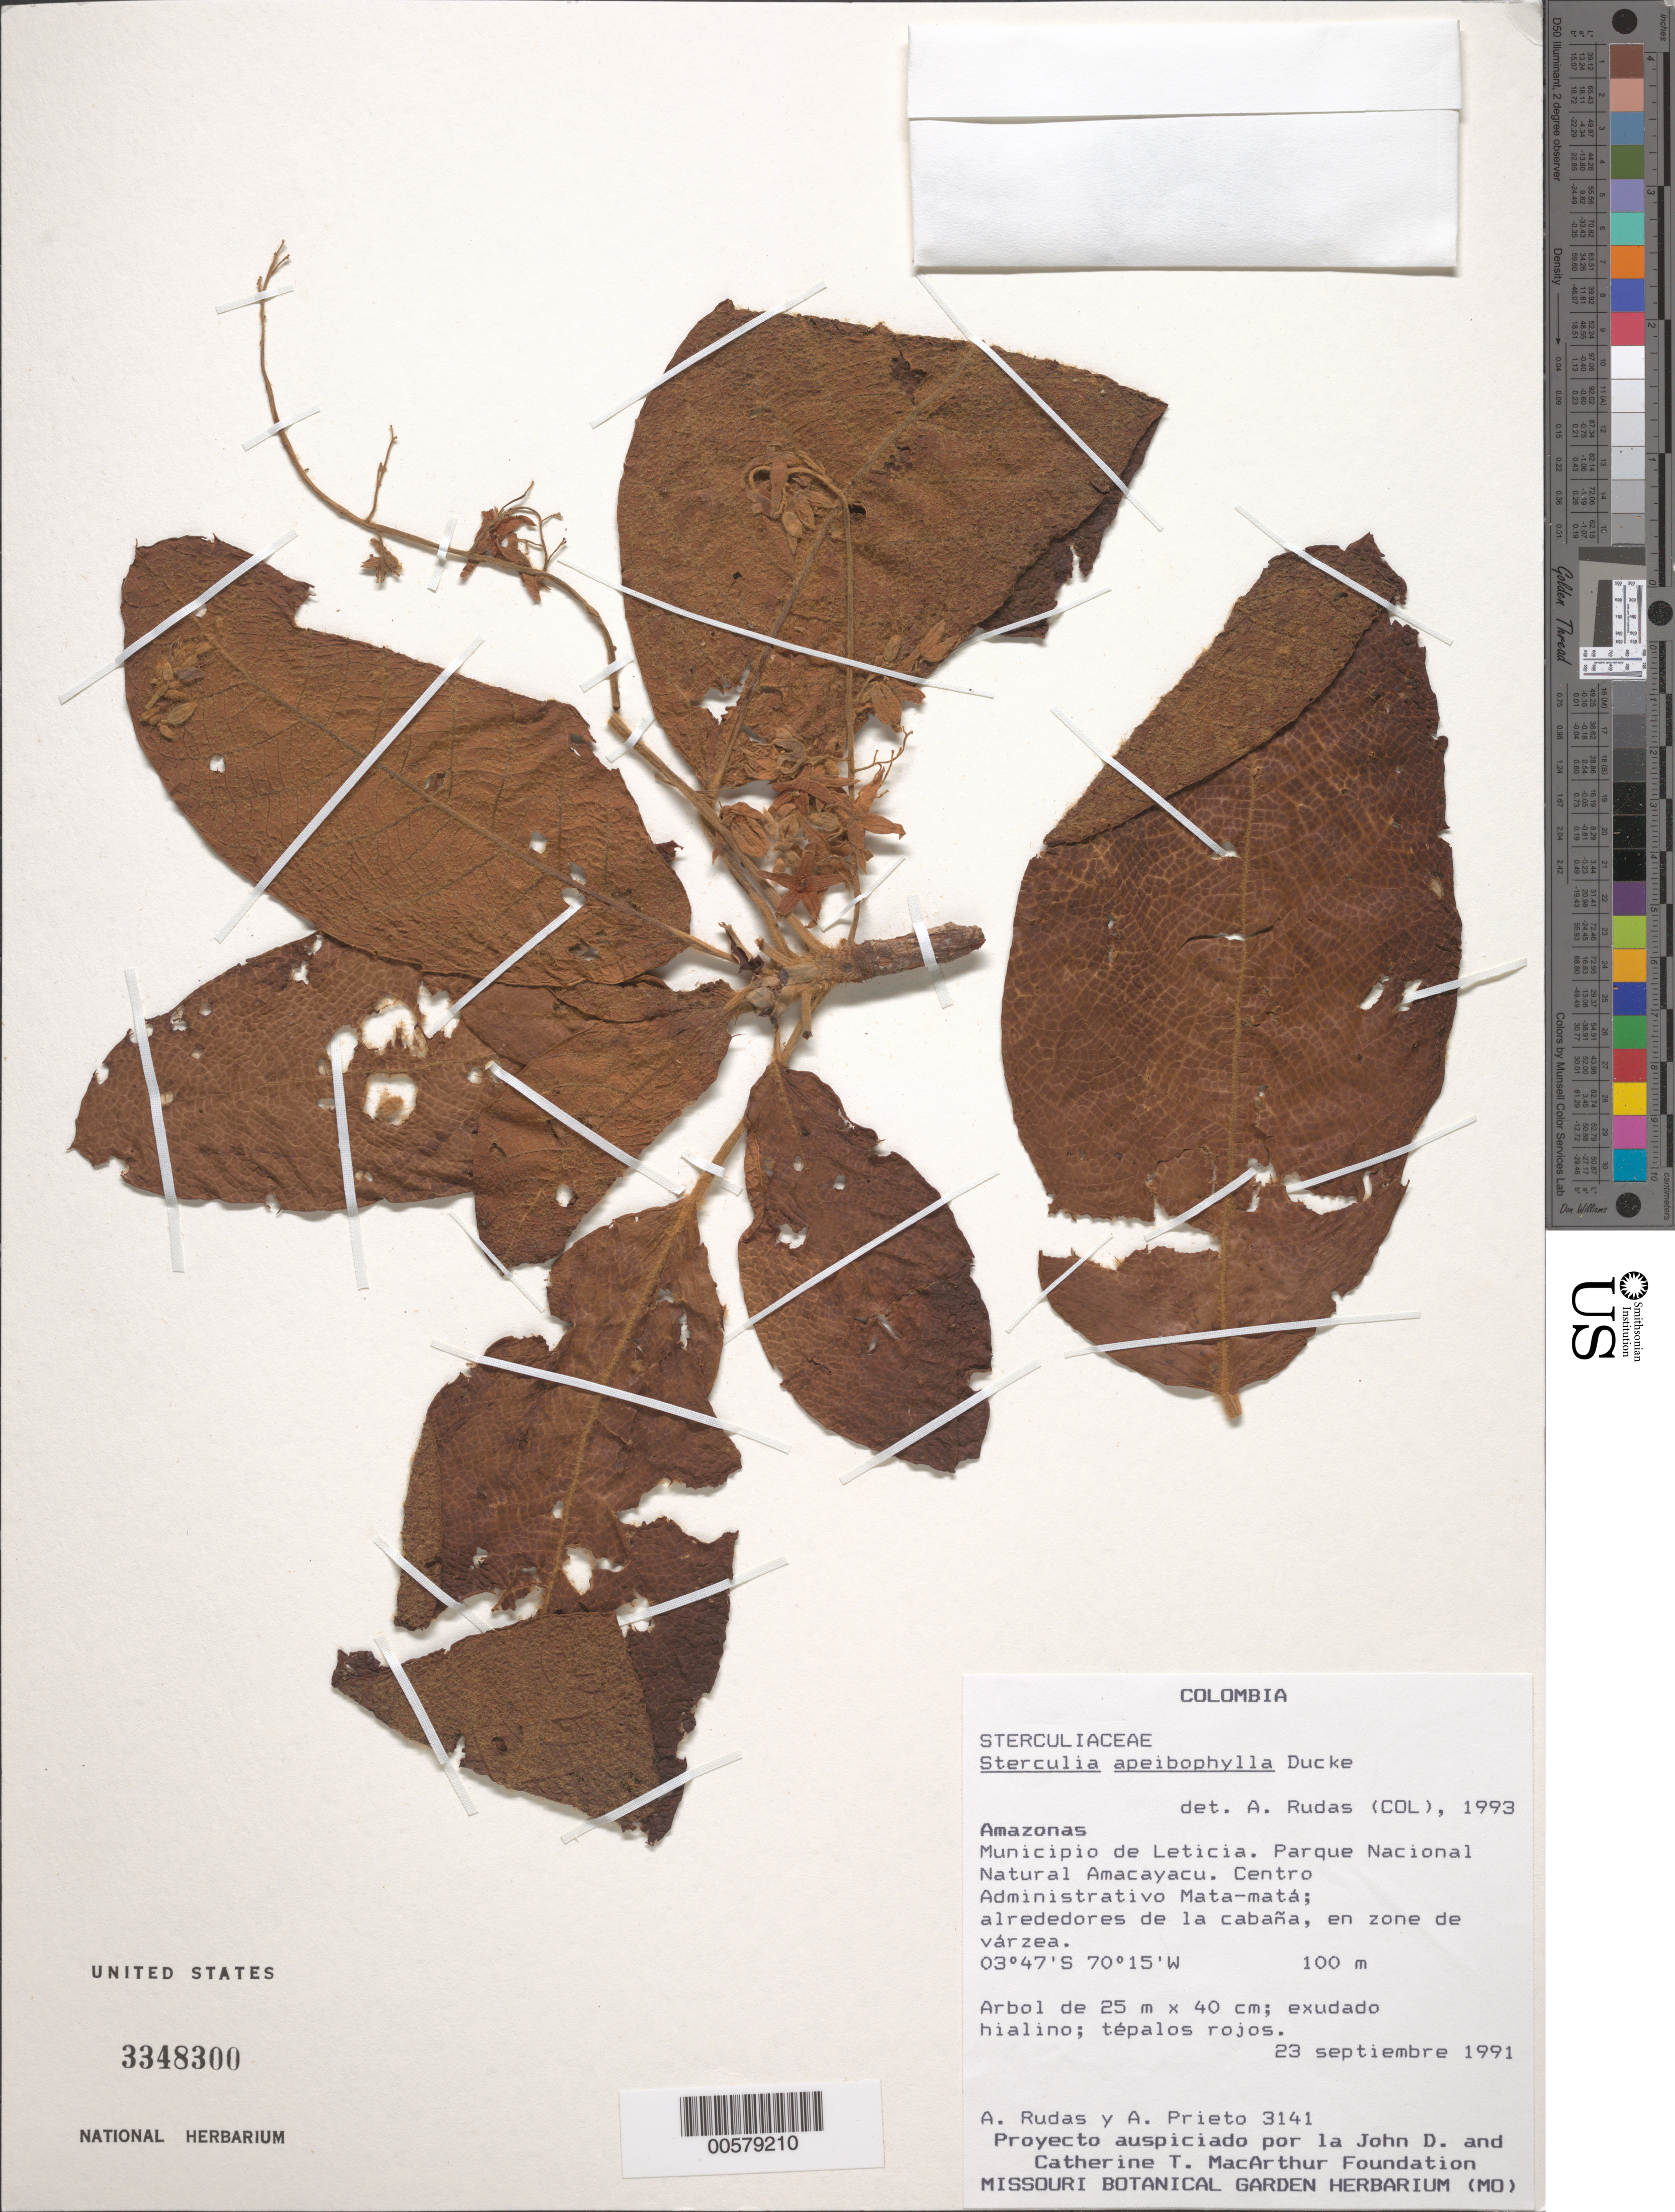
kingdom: Plantae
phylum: Tracheophyta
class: Magnoliopsida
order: Malvales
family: Malvaceae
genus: Sterculia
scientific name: Sterculia apeibophylla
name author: Ducke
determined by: Rudas, A., (MO), Missouri Botanical Garden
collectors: A. Rudas & A. Prieto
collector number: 3141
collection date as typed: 23 Sep 1991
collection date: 1991-09-23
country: Colombia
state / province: Amazônas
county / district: Leticia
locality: Parque Nacional Natural Amaca-Yacu, Centro Administrativo Mata-Matá, Alrededores de la Cabaña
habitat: En zone de várzea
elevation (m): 100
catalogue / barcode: US 3348300